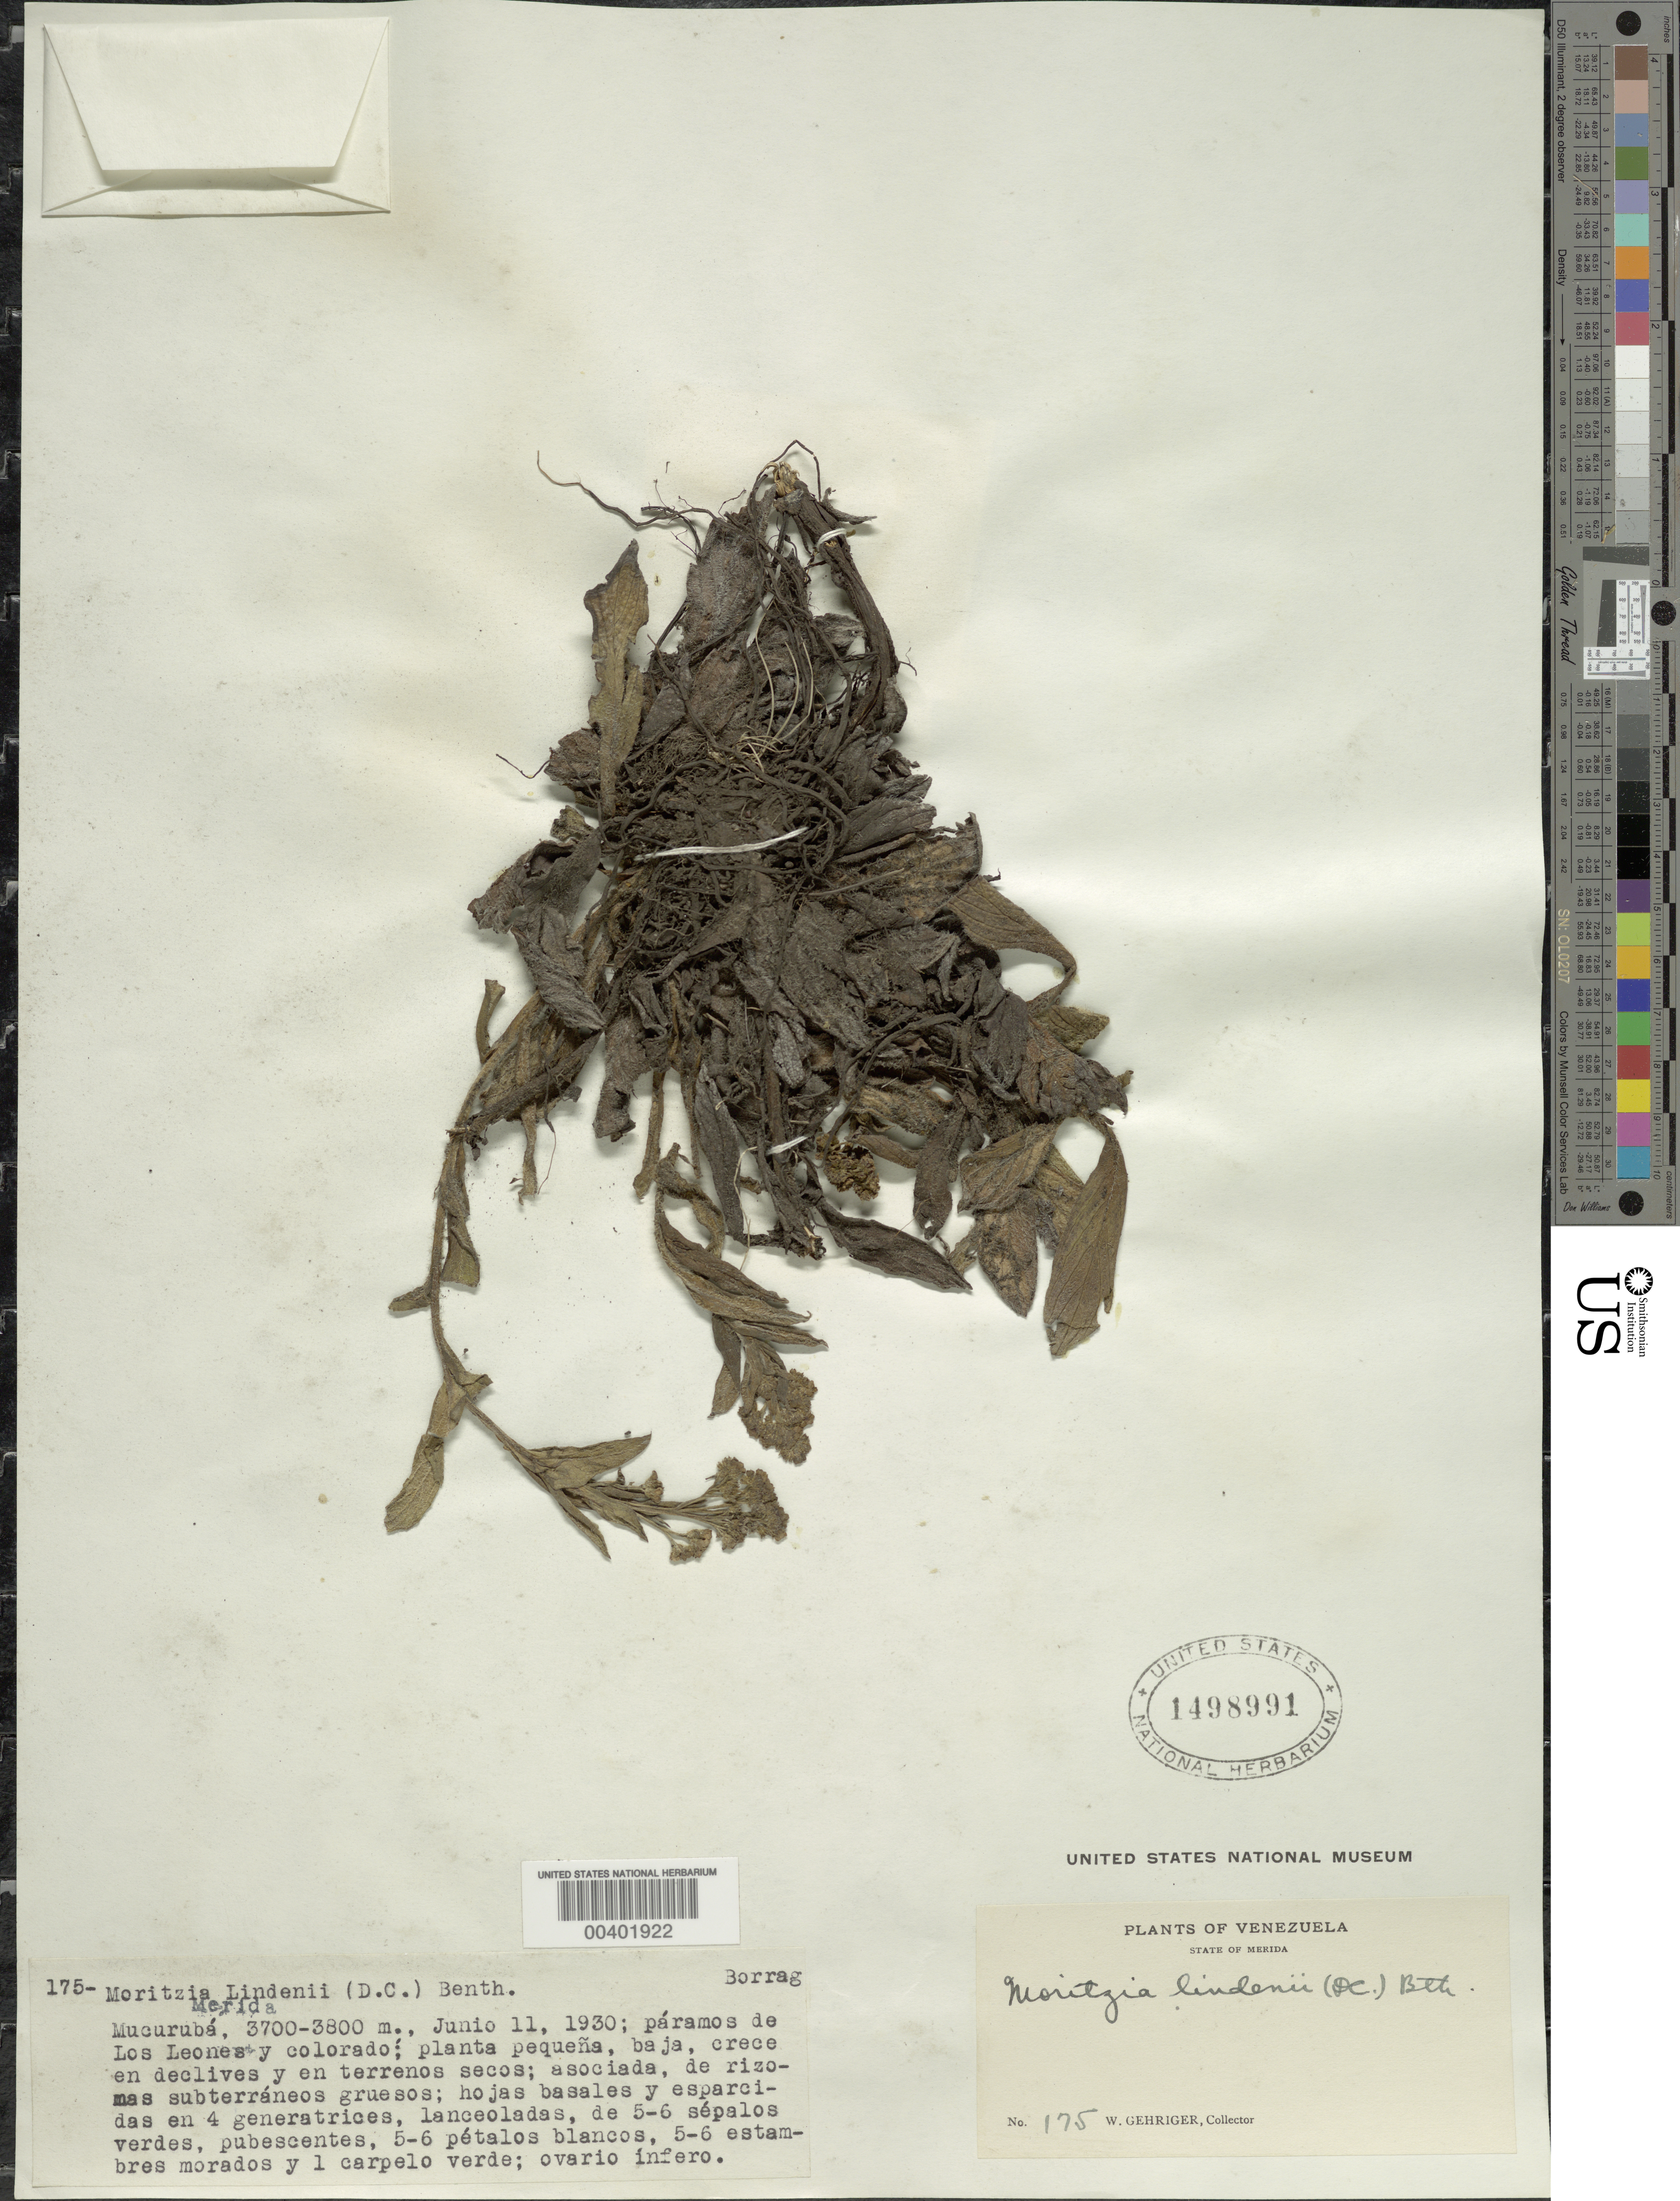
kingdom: Plantae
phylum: Tracheophyta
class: Magnoliopsida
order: Boraginales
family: Boraginaceae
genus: Moritzia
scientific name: Moritzia lindenii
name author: (DC.) Benth.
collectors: W. Gehriger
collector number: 175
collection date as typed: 11 Jun 1930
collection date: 1930-06-11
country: Venezuela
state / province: Mérida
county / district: Rangel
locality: Mucurubá Mucuruba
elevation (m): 3700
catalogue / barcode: US 1498991